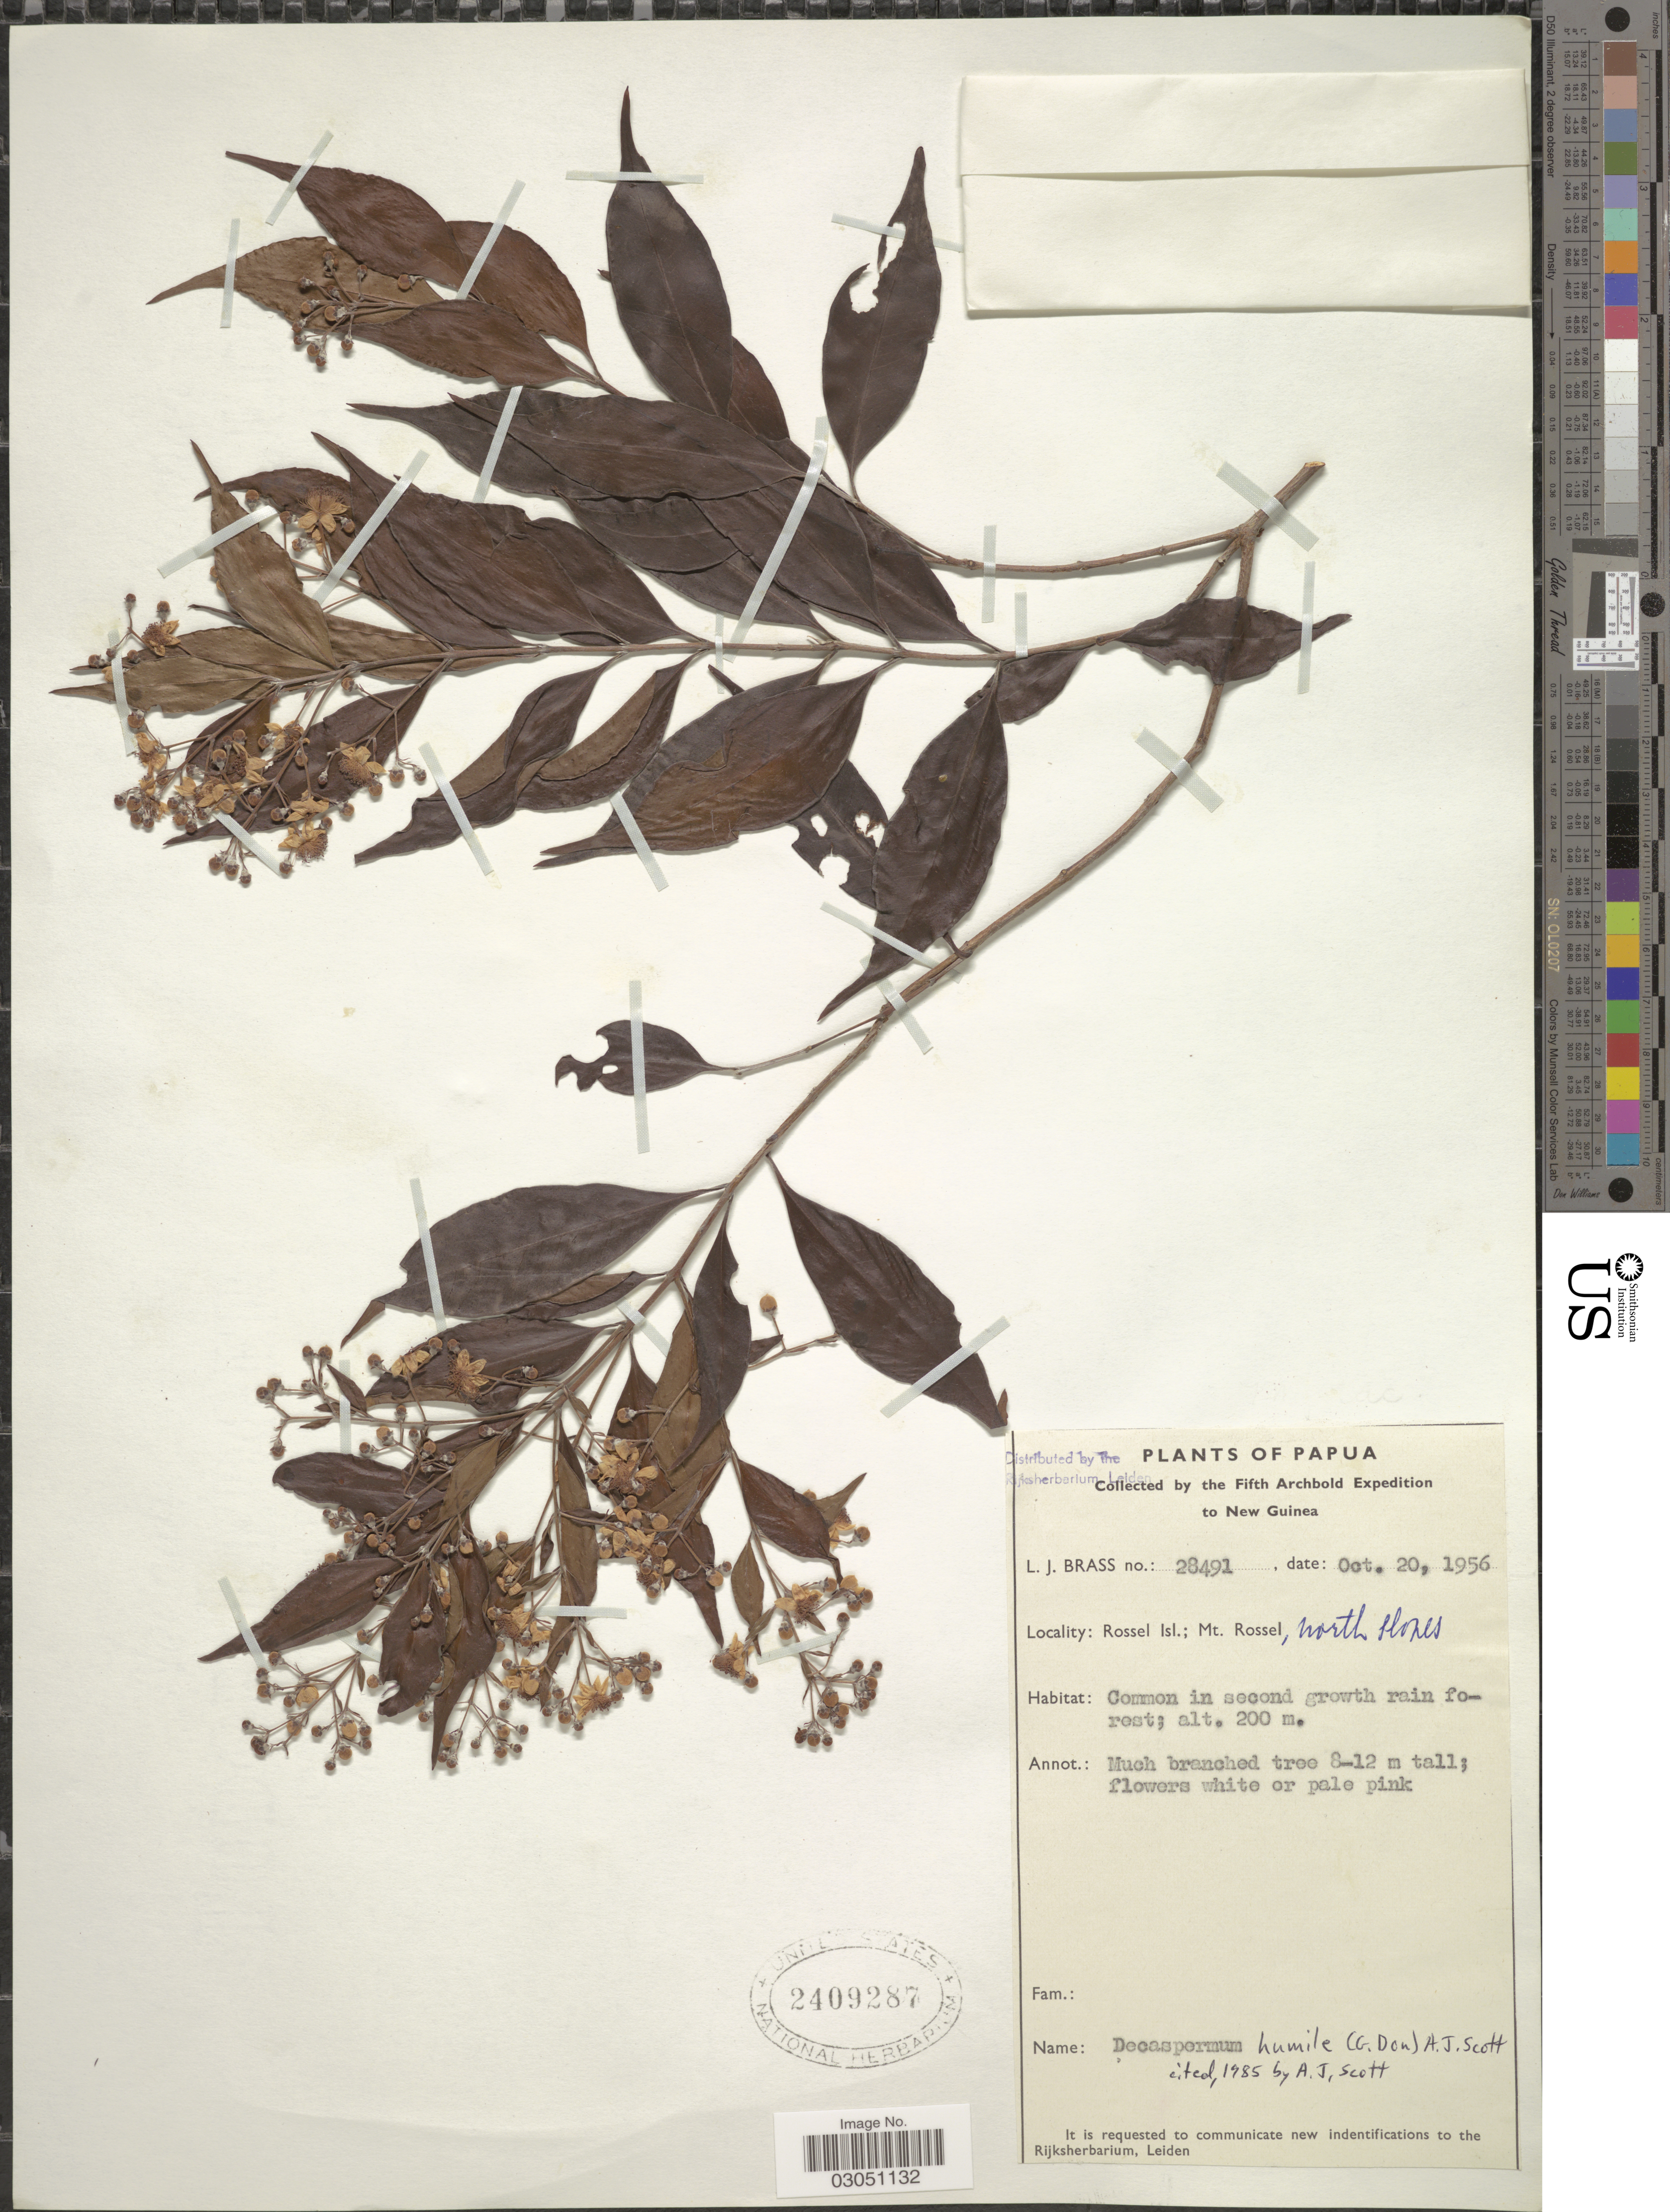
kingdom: Plantae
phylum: Tracheophyta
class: Magnoliopsida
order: Myrtales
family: Myrtaceae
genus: Decaspermum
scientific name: Decaspermum humile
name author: (Sweet ex G. Don) A.J. Scott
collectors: L. J. Brass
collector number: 28491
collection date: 1956-10-20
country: Papua New Guinea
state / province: Milne Bay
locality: Papua. New Guinea. Rossel Isl.; Mt. Rossel, north slopes.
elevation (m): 200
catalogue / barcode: US 2409287